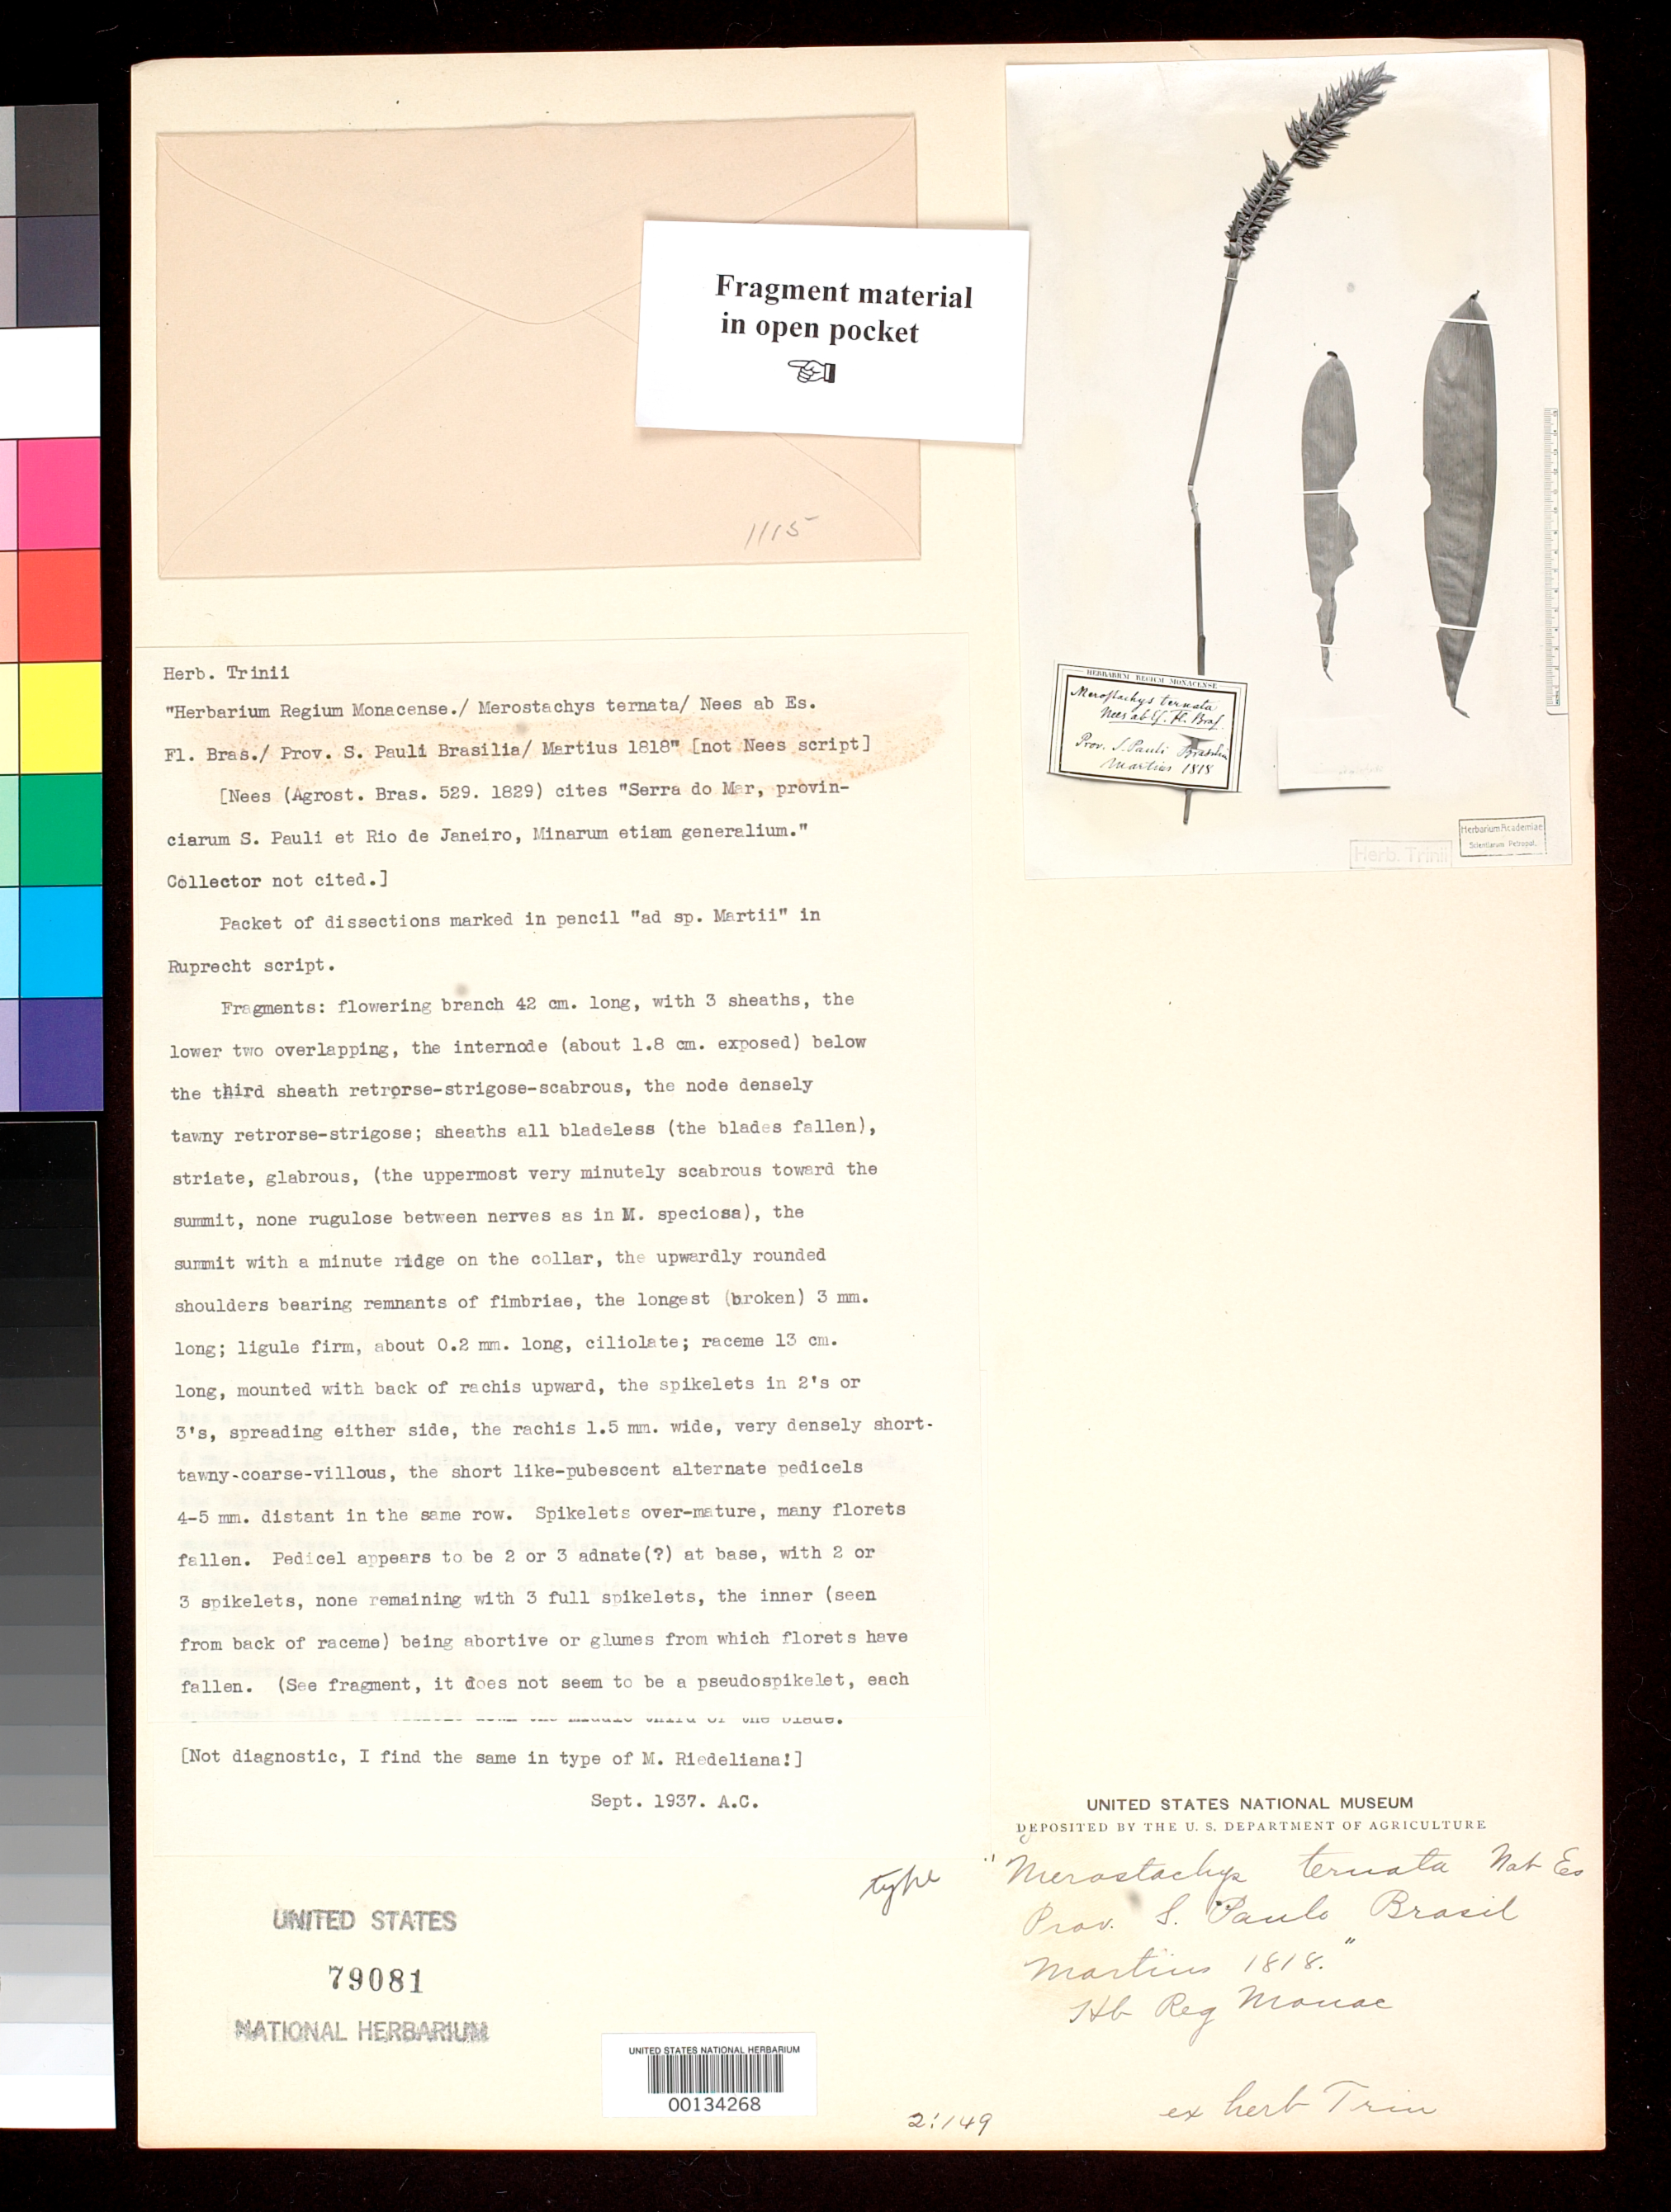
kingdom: Plantae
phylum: Tracheophyta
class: Liliopsida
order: Poales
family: Poaceae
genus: Merostachys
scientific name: Merostachys ternata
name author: Nees in Mart.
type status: Type Collection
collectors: C. F. Martius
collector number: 1818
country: Brazil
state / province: São Paulo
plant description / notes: Fragmentary material of type specimen ex herb. Trin, ex herb. Reg. Monac. "1818" may refer to collection date, not collection number.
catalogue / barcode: US 79081